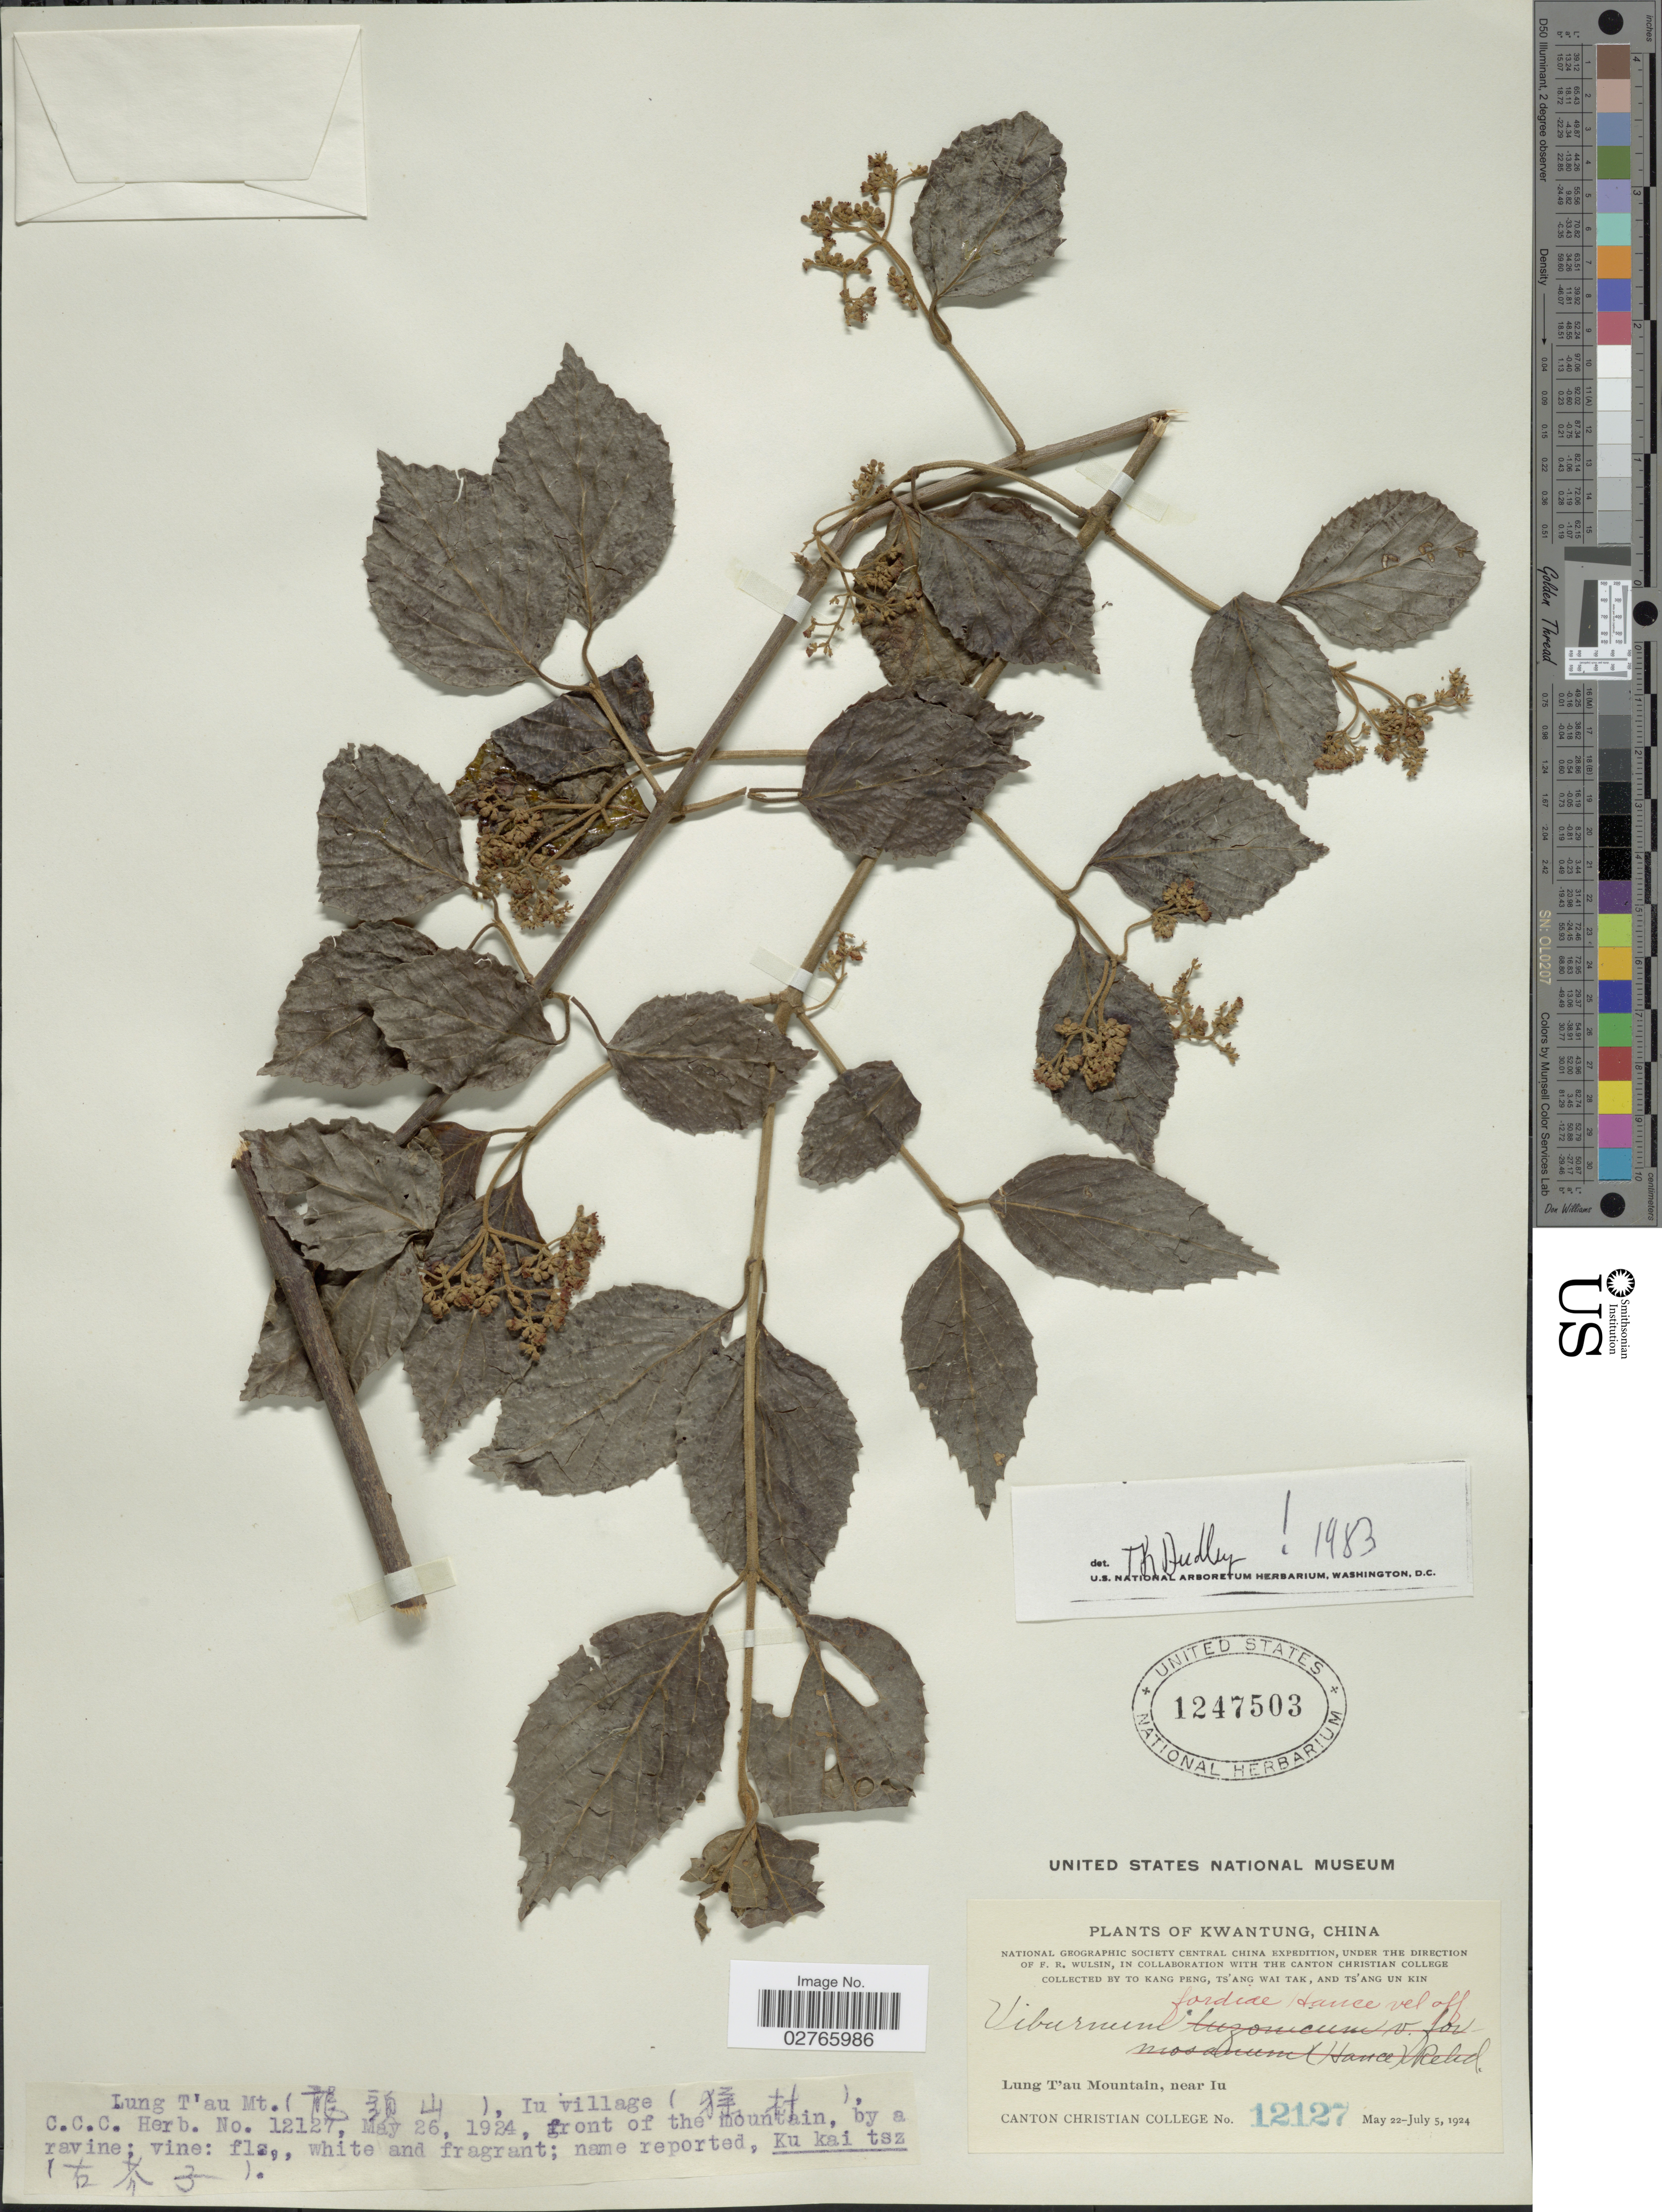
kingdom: Plantae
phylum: Tracheophyta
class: Magnoliopsida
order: Dipsacales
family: Viburnaceae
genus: Viburnum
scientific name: Viburnum fordiae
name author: Hance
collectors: Canton Christian College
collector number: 12127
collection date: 1924-05-26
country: China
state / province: Guangdong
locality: Kwantung, Lung T'au Mountain, near Iu village.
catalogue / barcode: US 1247503